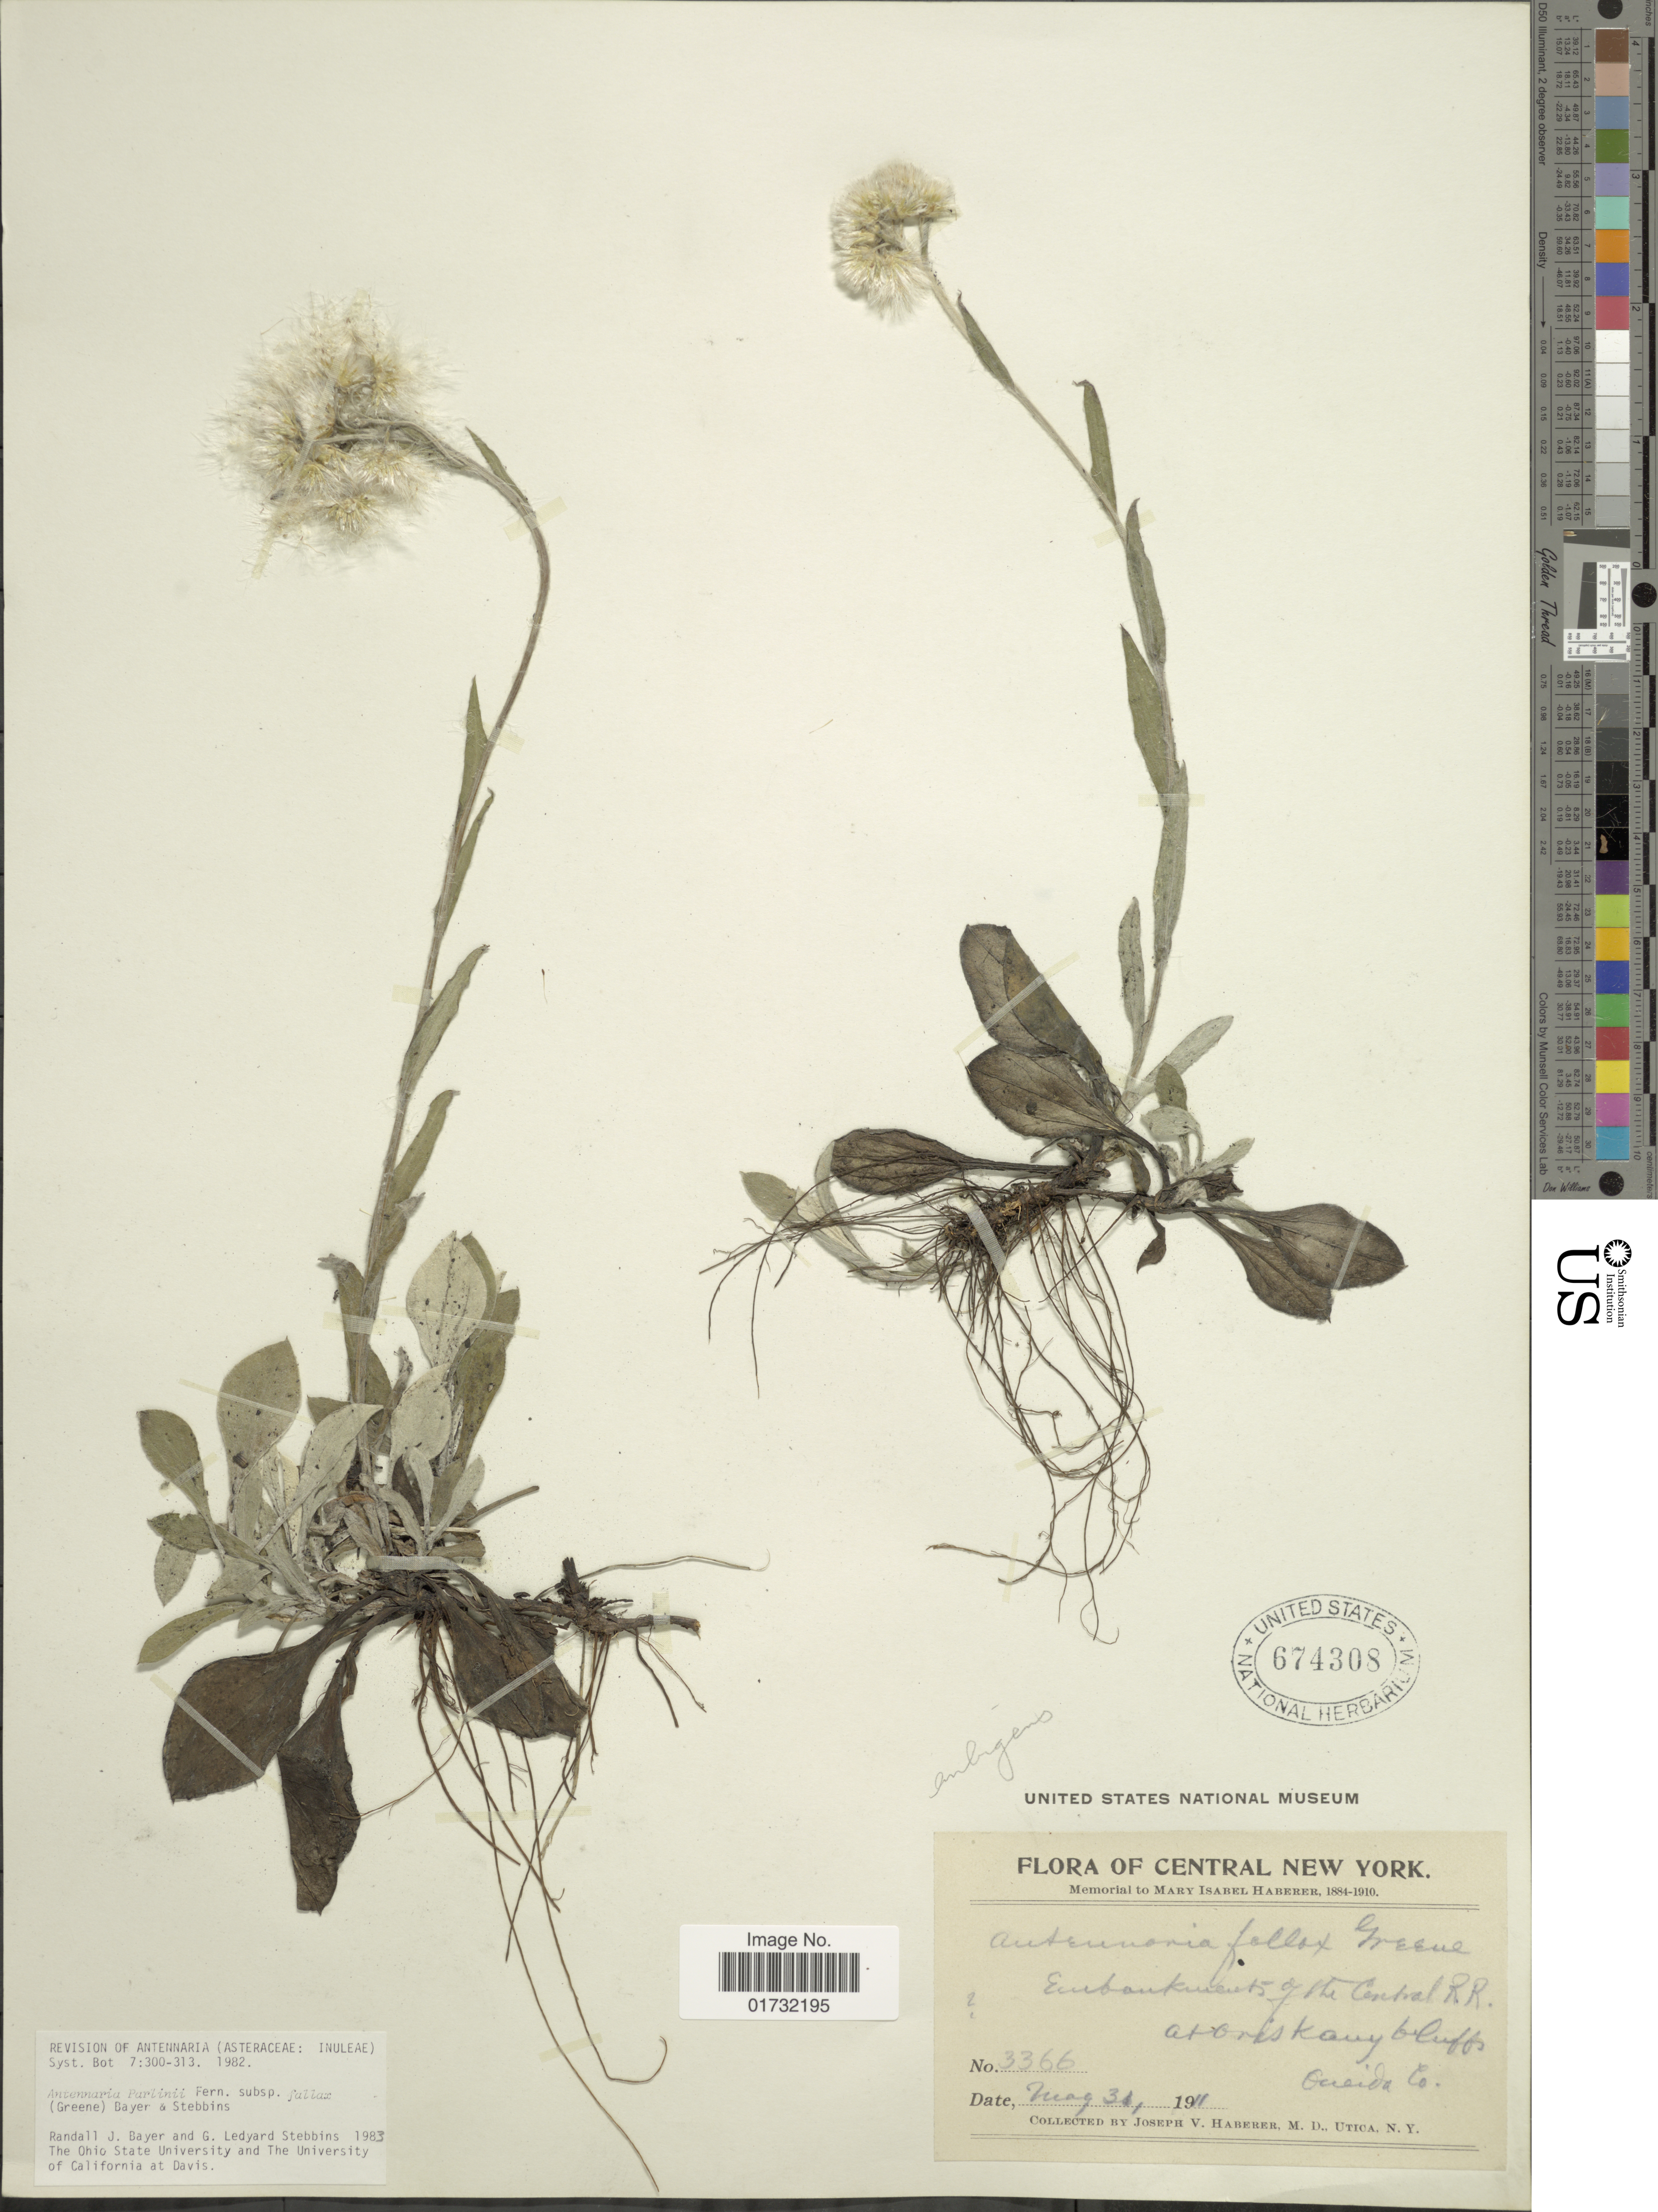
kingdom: Plantae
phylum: Tracheophyta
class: Magnoliopsida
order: Asterales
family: Asteraceae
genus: Antennaria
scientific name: Antennaria parlinii subsp. fallax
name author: (Greene) R.J. Bayer & Stebbins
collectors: J. V. Haberer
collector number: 3366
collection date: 1911-05-31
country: United States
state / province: New York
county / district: Oneida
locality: Central New York. Embarkments of the Central R.R. Oriskany Bluff. Oneida Co.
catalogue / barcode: US 674308